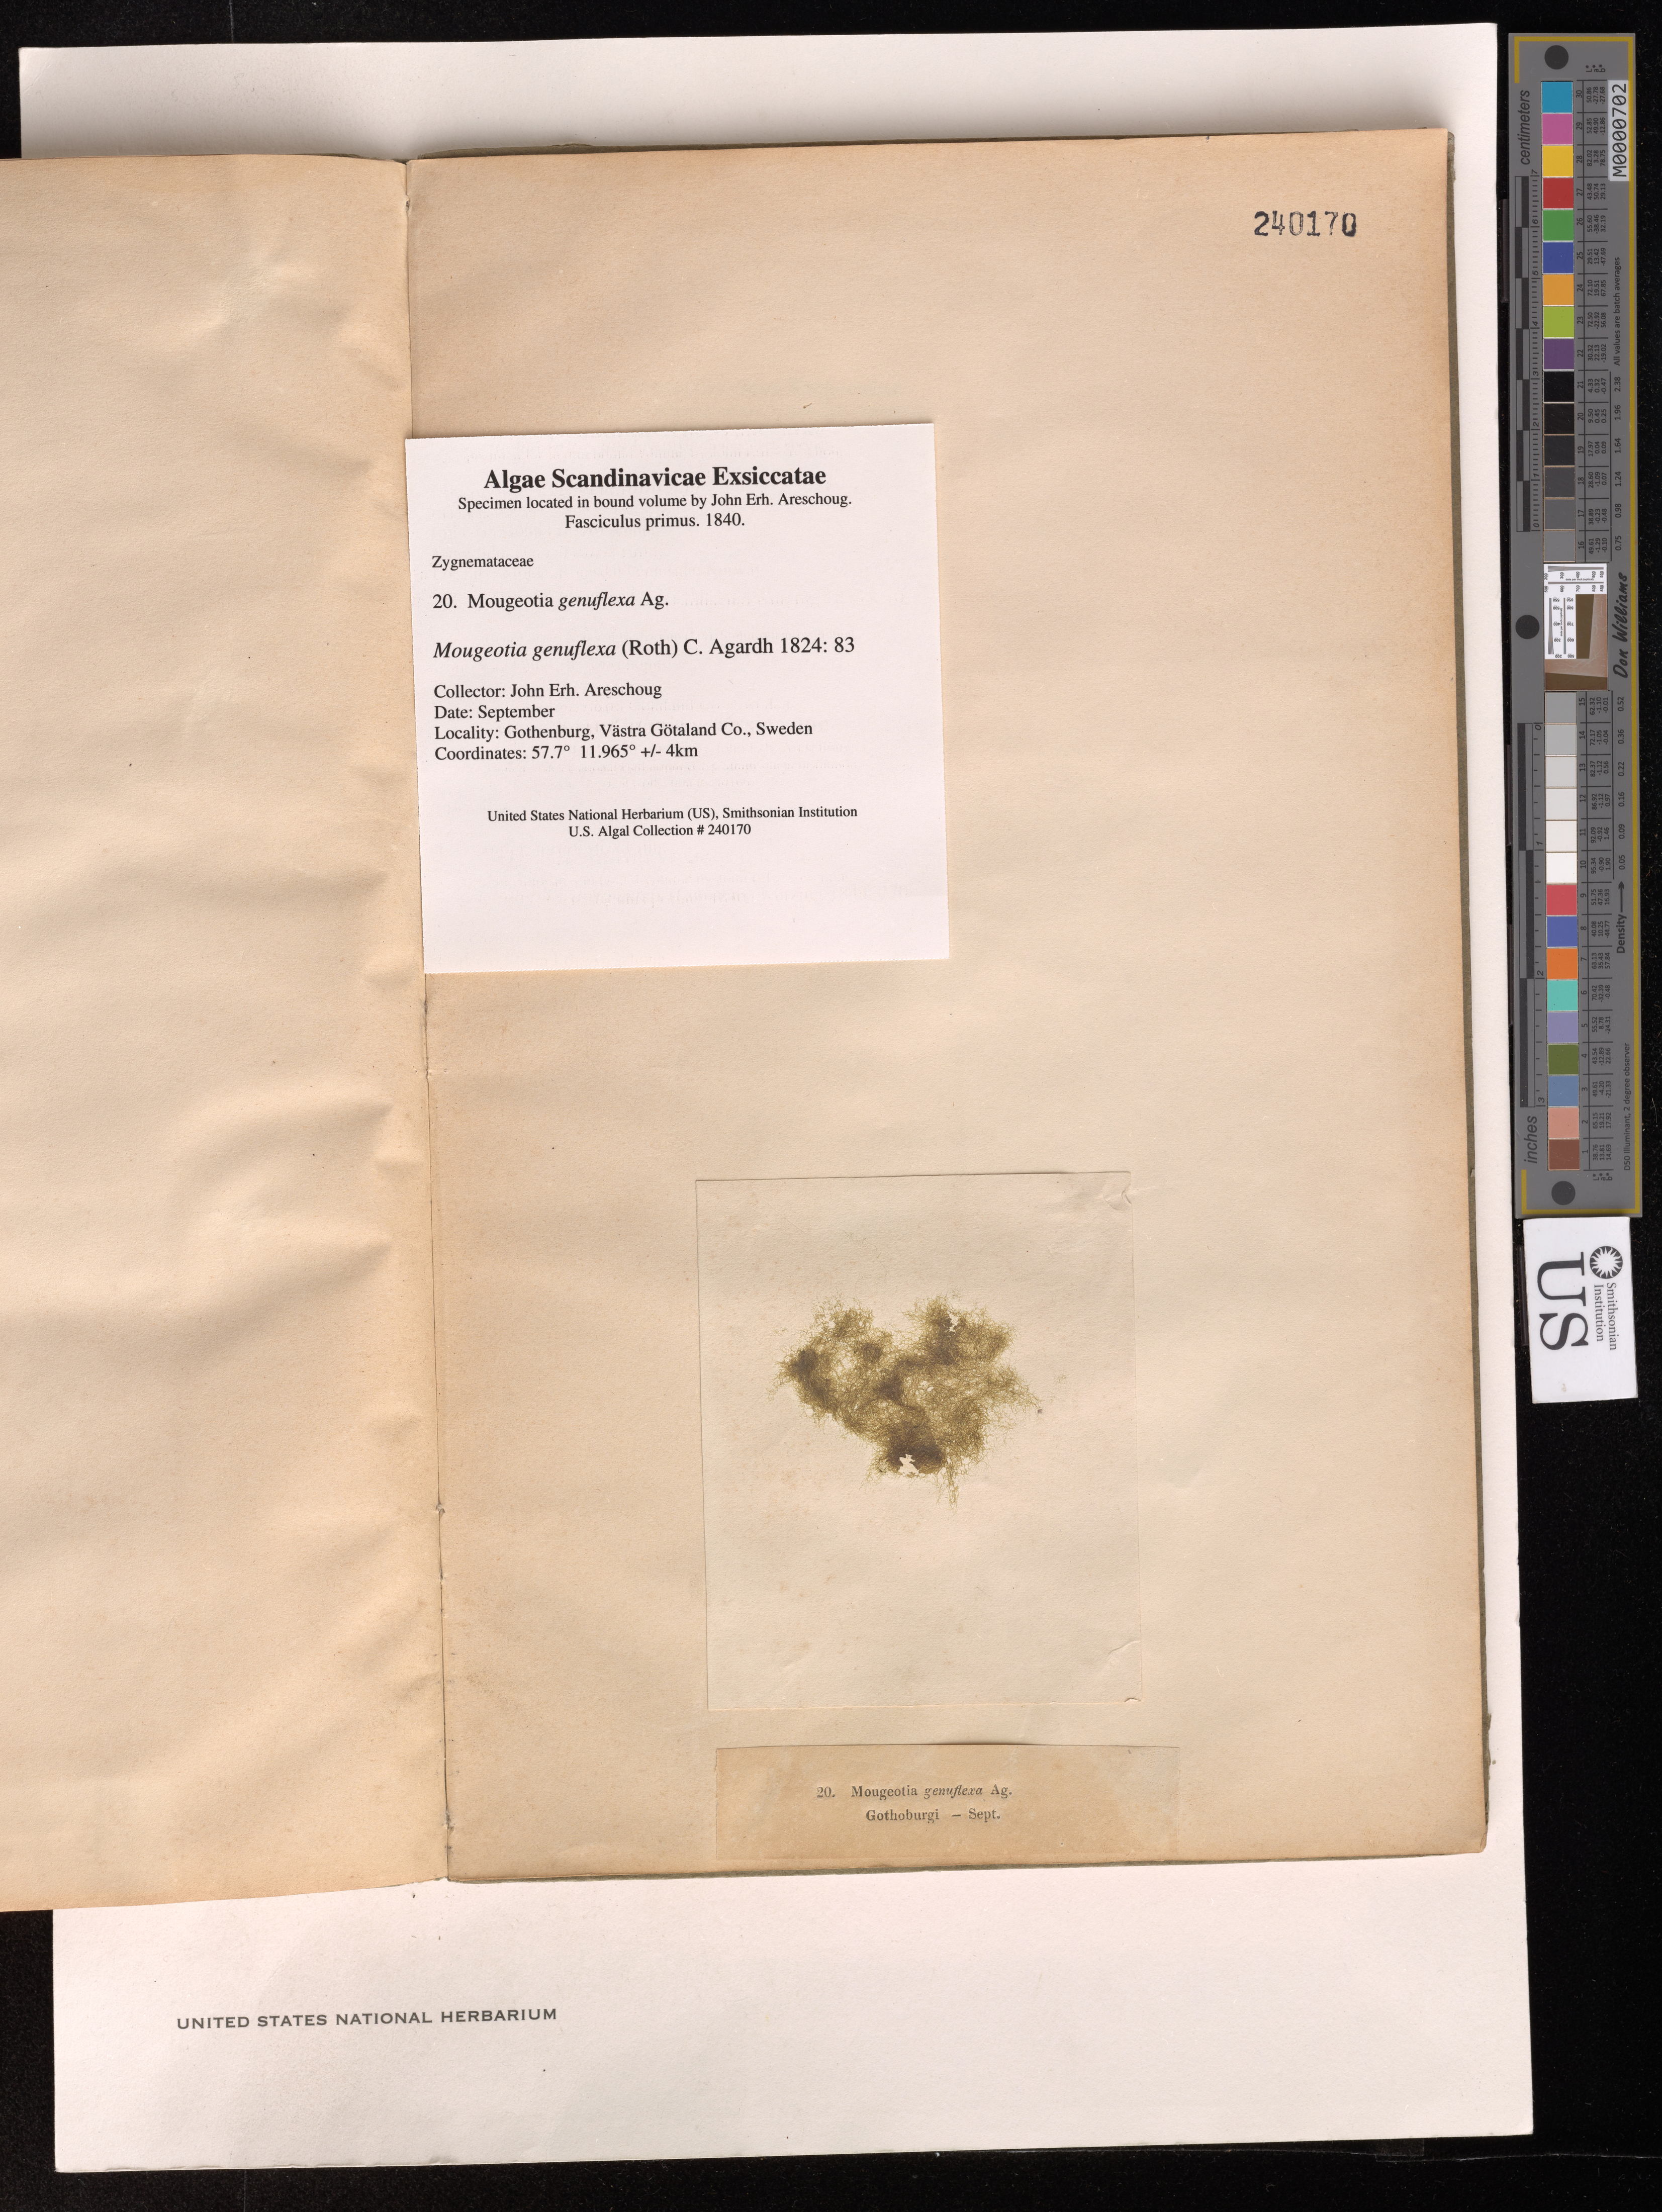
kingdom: Plantae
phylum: Charophyta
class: Zygnematophyceae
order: Zygnematales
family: Zygnemataceae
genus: Mougeotia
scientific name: Mougeotia genuflexa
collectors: J. E. Areschoug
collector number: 20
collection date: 1840-09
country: Sweden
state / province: Västra Götaland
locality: Gothenburg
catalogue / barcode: US 240170